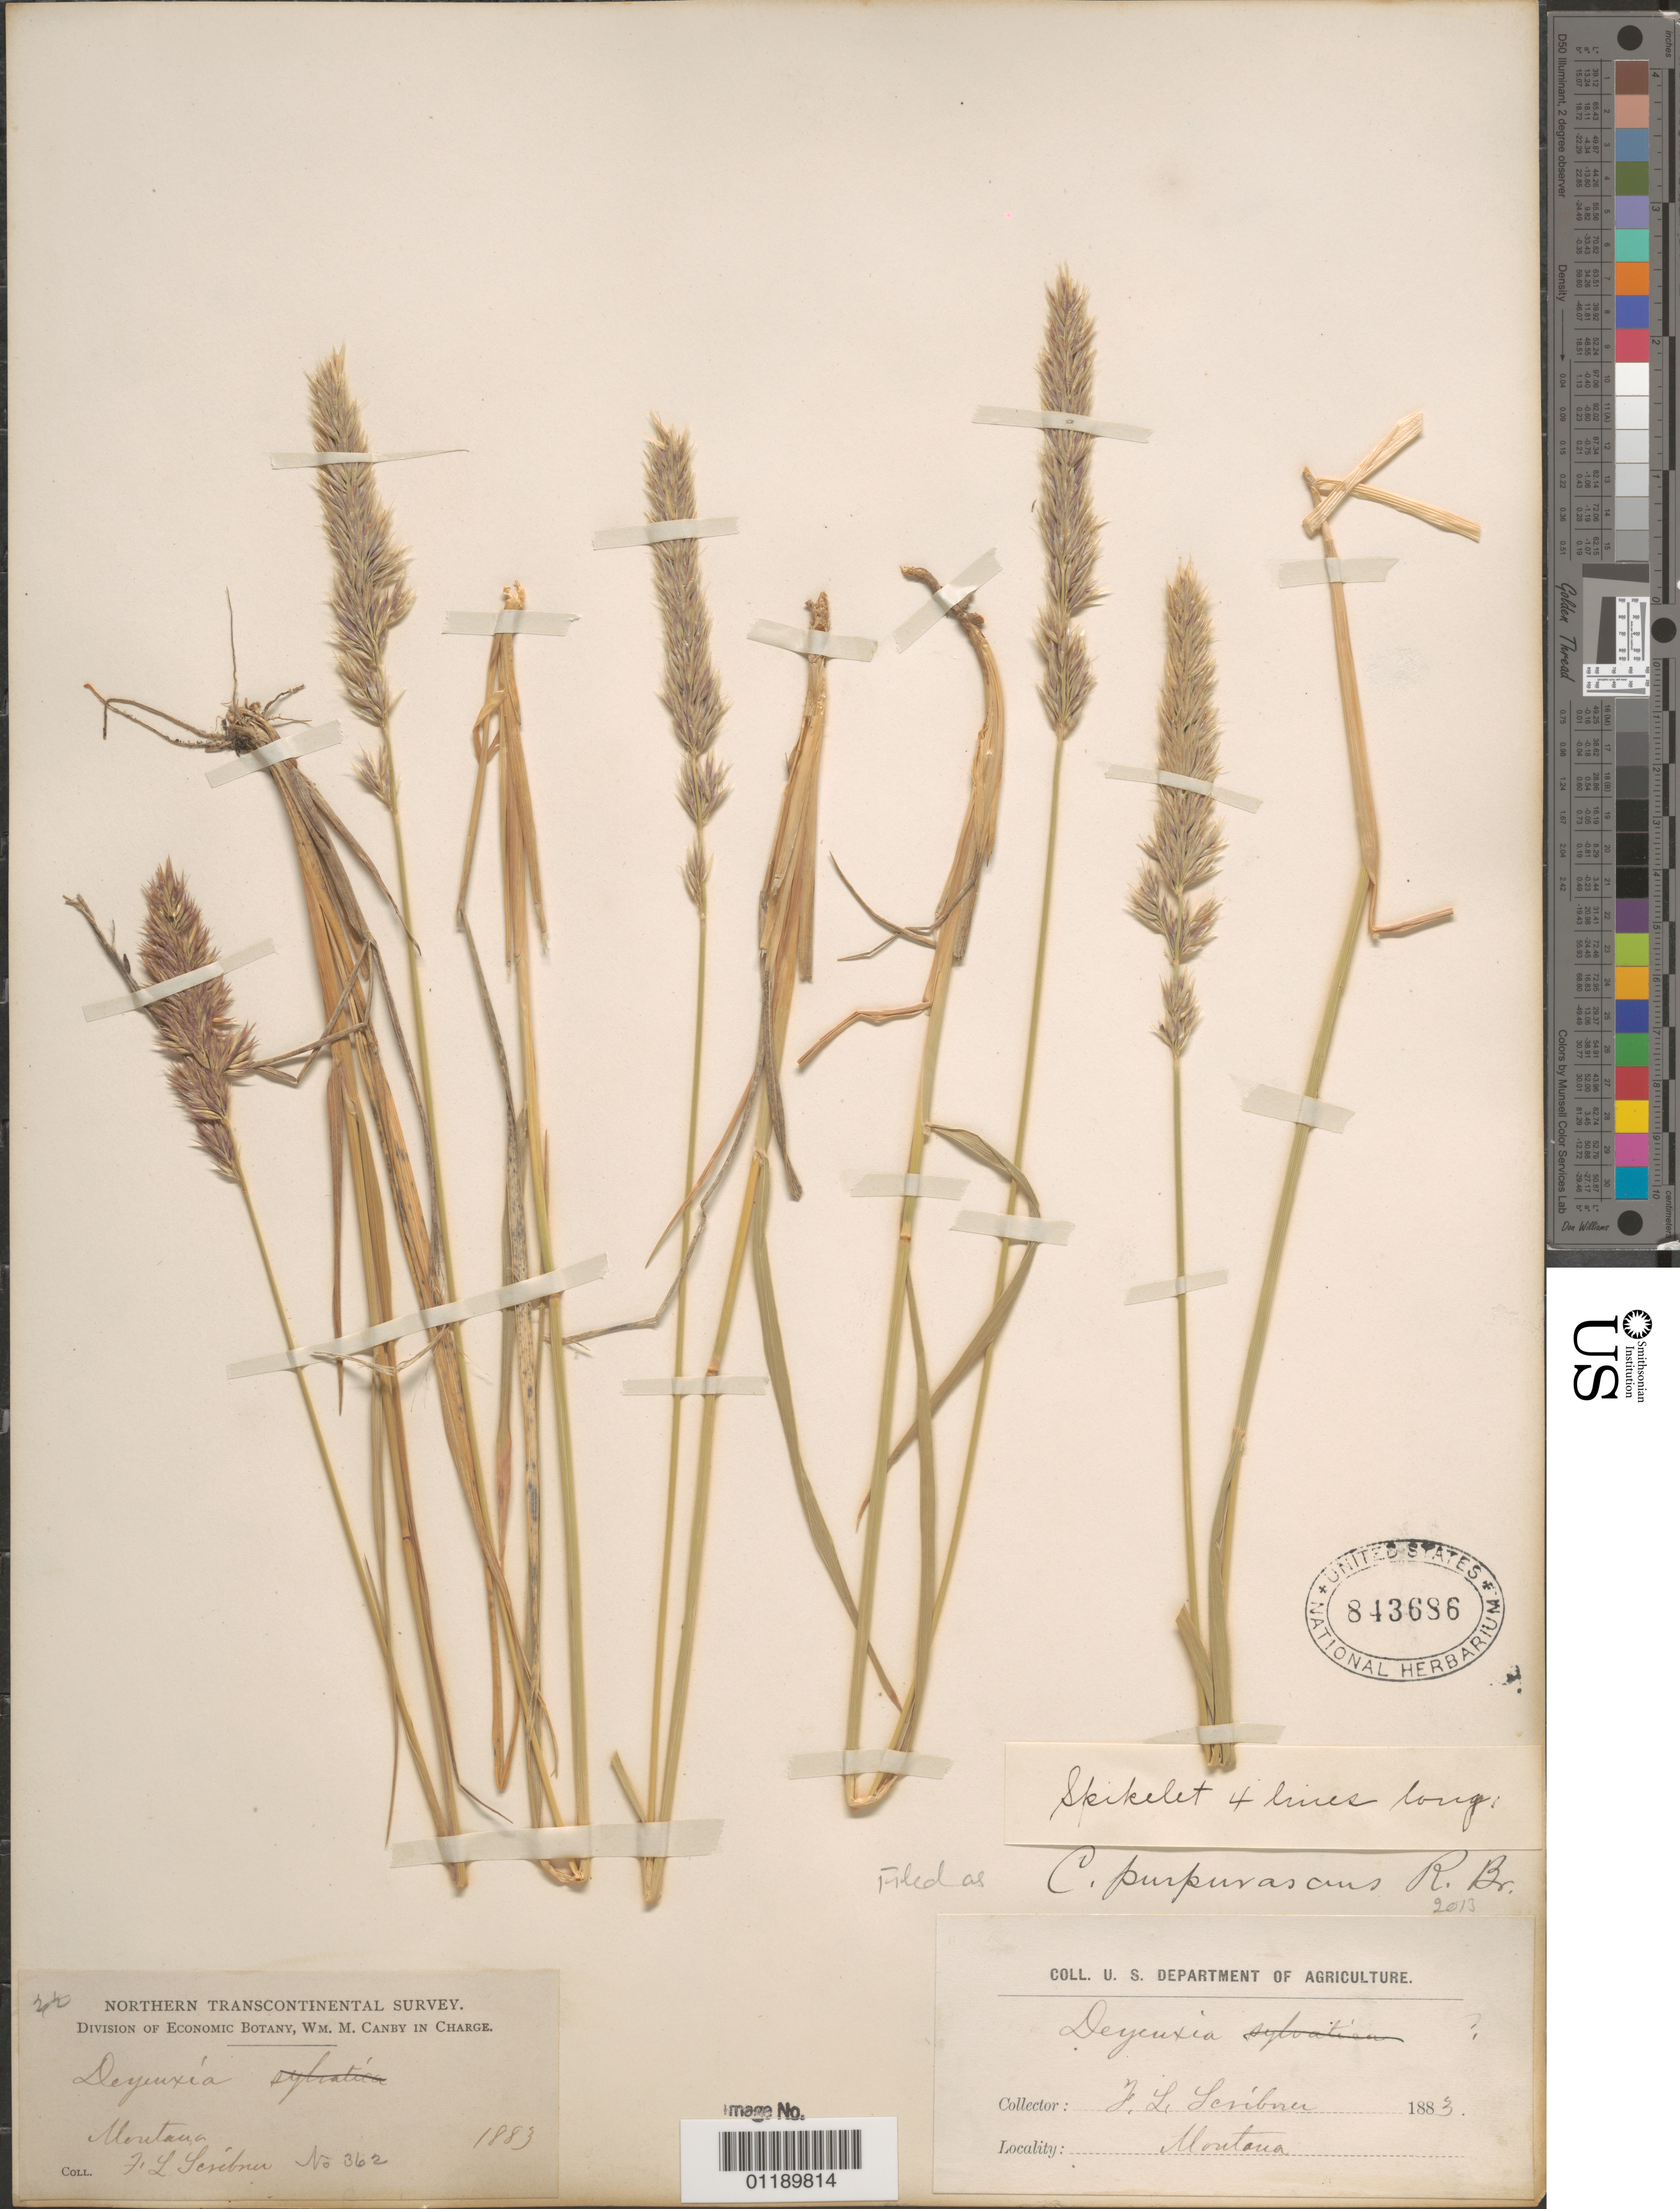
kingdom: Plantae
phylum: Tracheophyta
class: Liliopsida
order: Poales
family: Poaceae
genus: Calamagrostis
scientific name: Calamagrostis purpurascens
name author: R. Br.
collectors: F. L. Scribner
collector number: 362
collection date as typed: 1883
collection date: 1883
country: United States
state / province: Montana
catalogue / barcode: US 843686